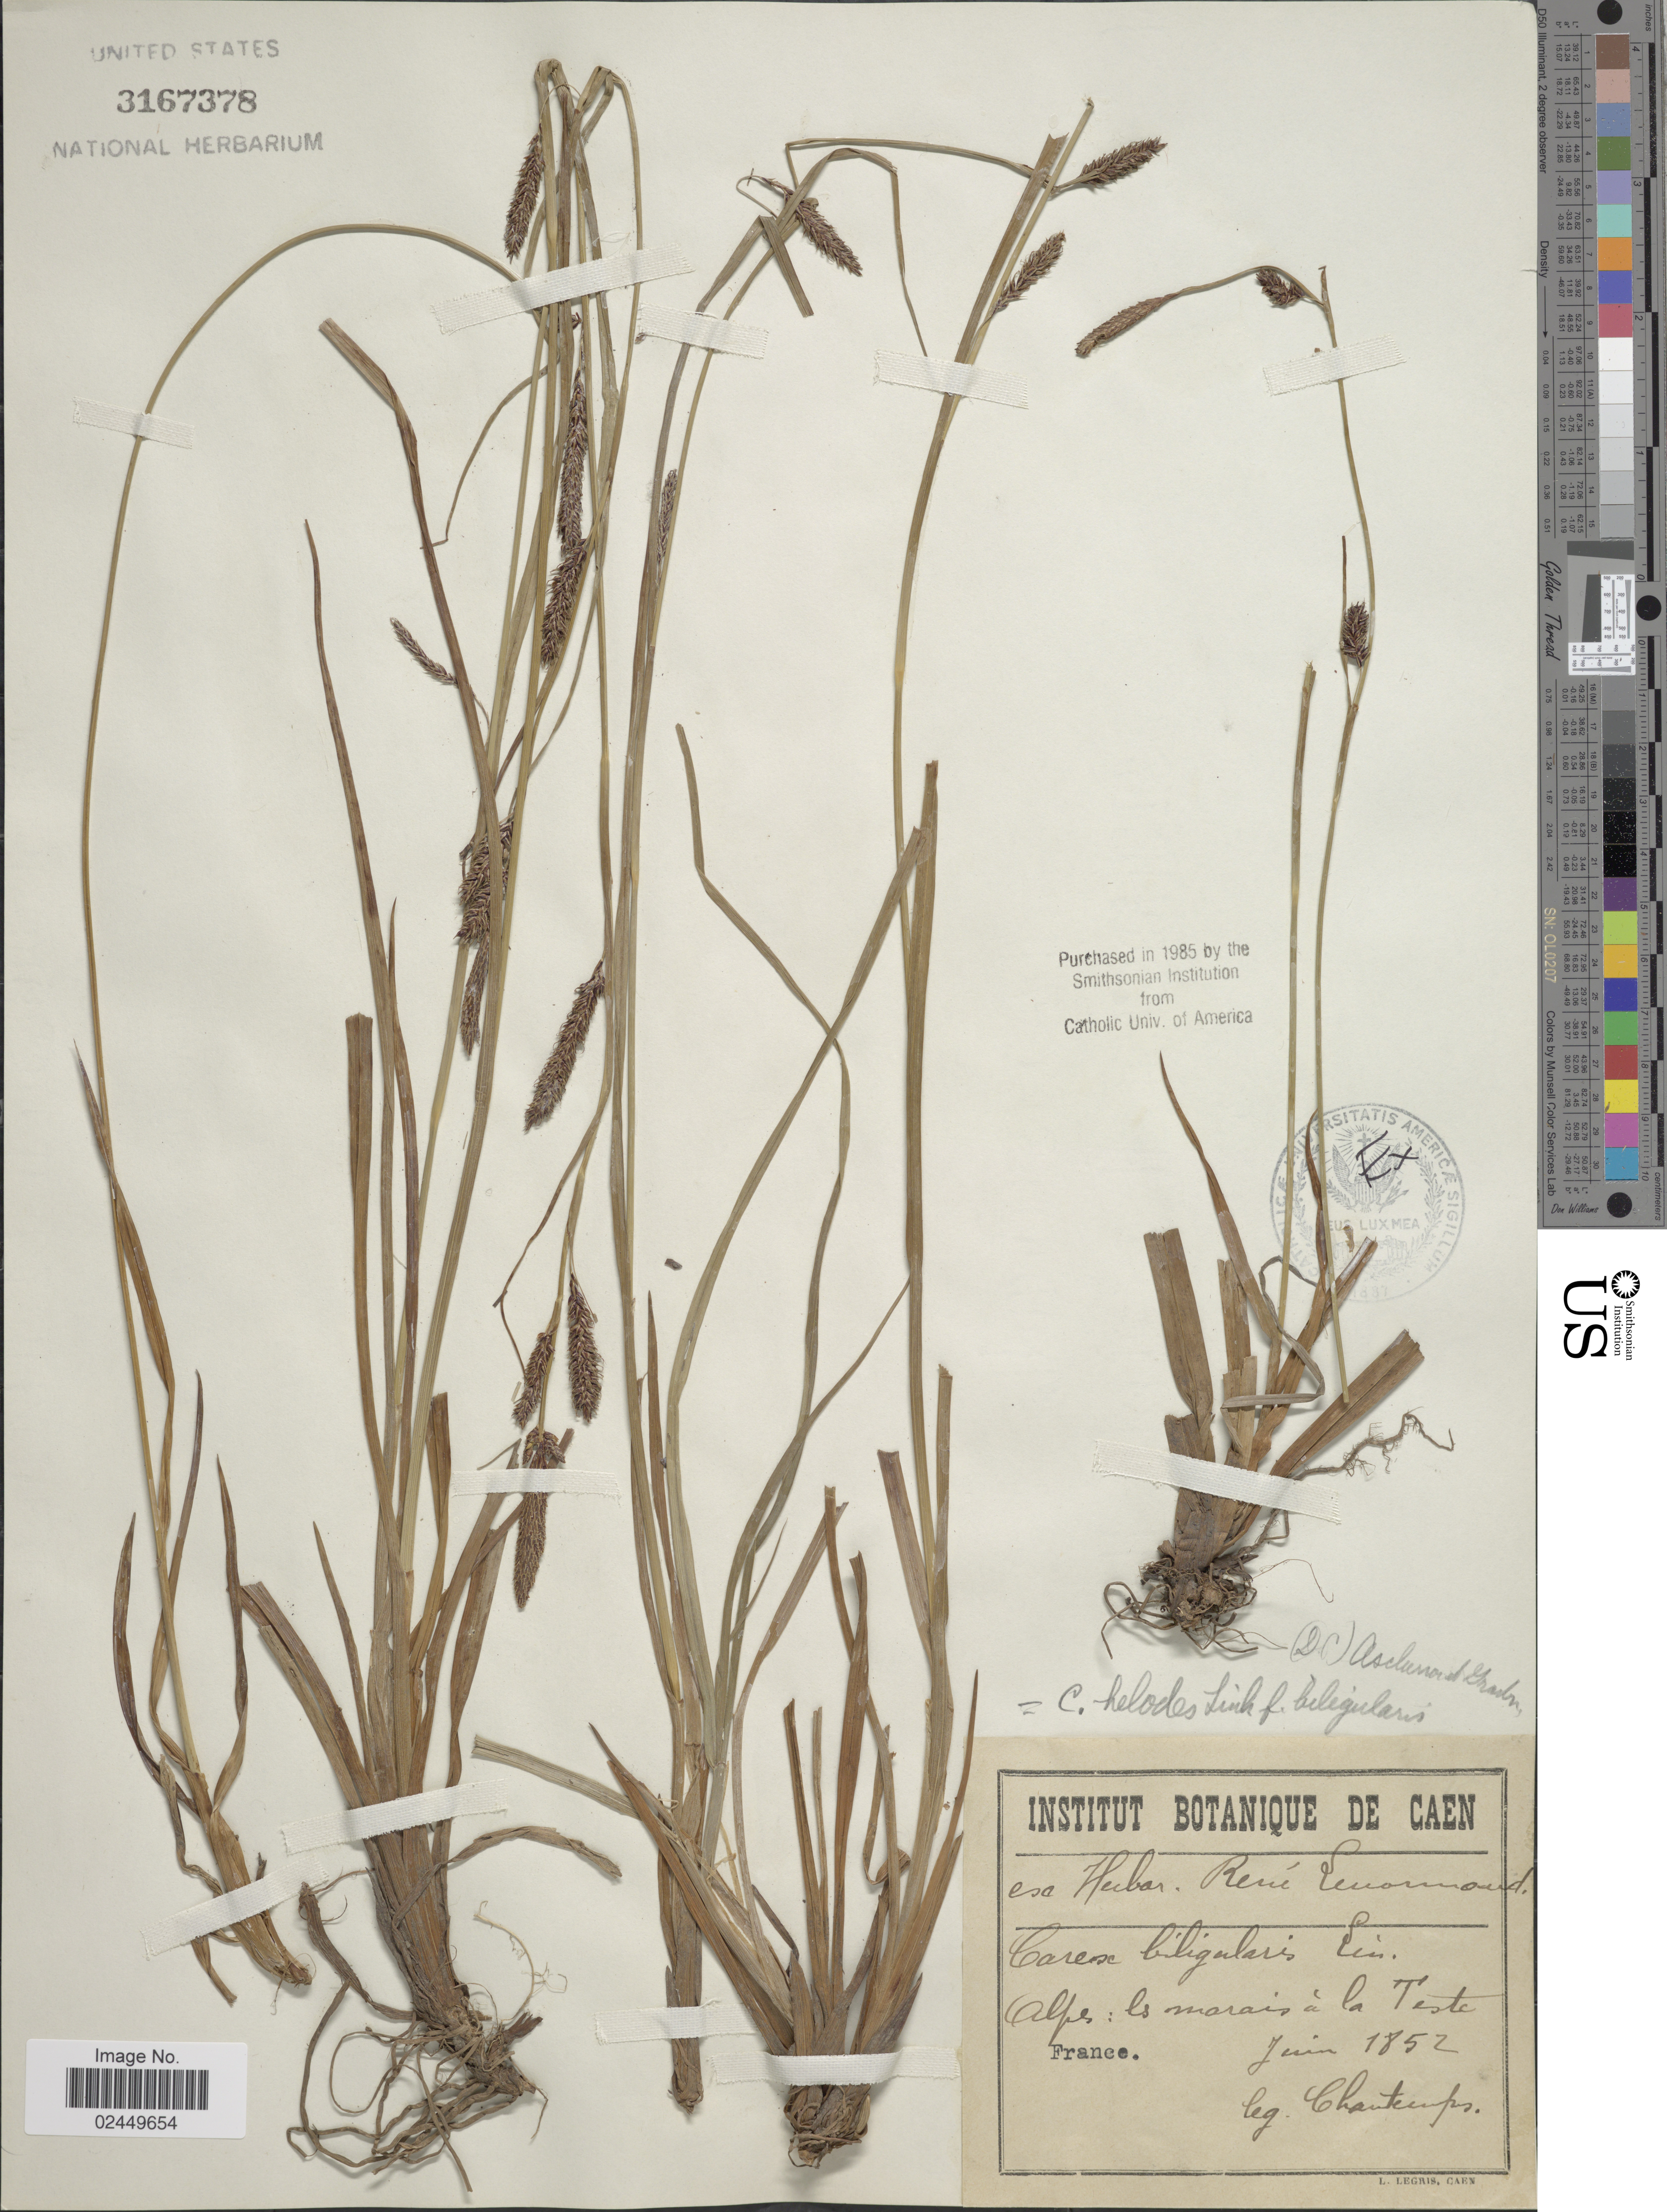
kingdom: Plantae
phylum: Tracheophyta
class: Liliopsida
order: Poales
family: Cyperaceae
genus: Carex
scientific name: Carex helodes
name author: Link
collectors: Chautempus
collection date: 1852-06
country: France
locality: Alps: ls marais à la Teste [interpreted]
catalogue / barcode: US 3167378